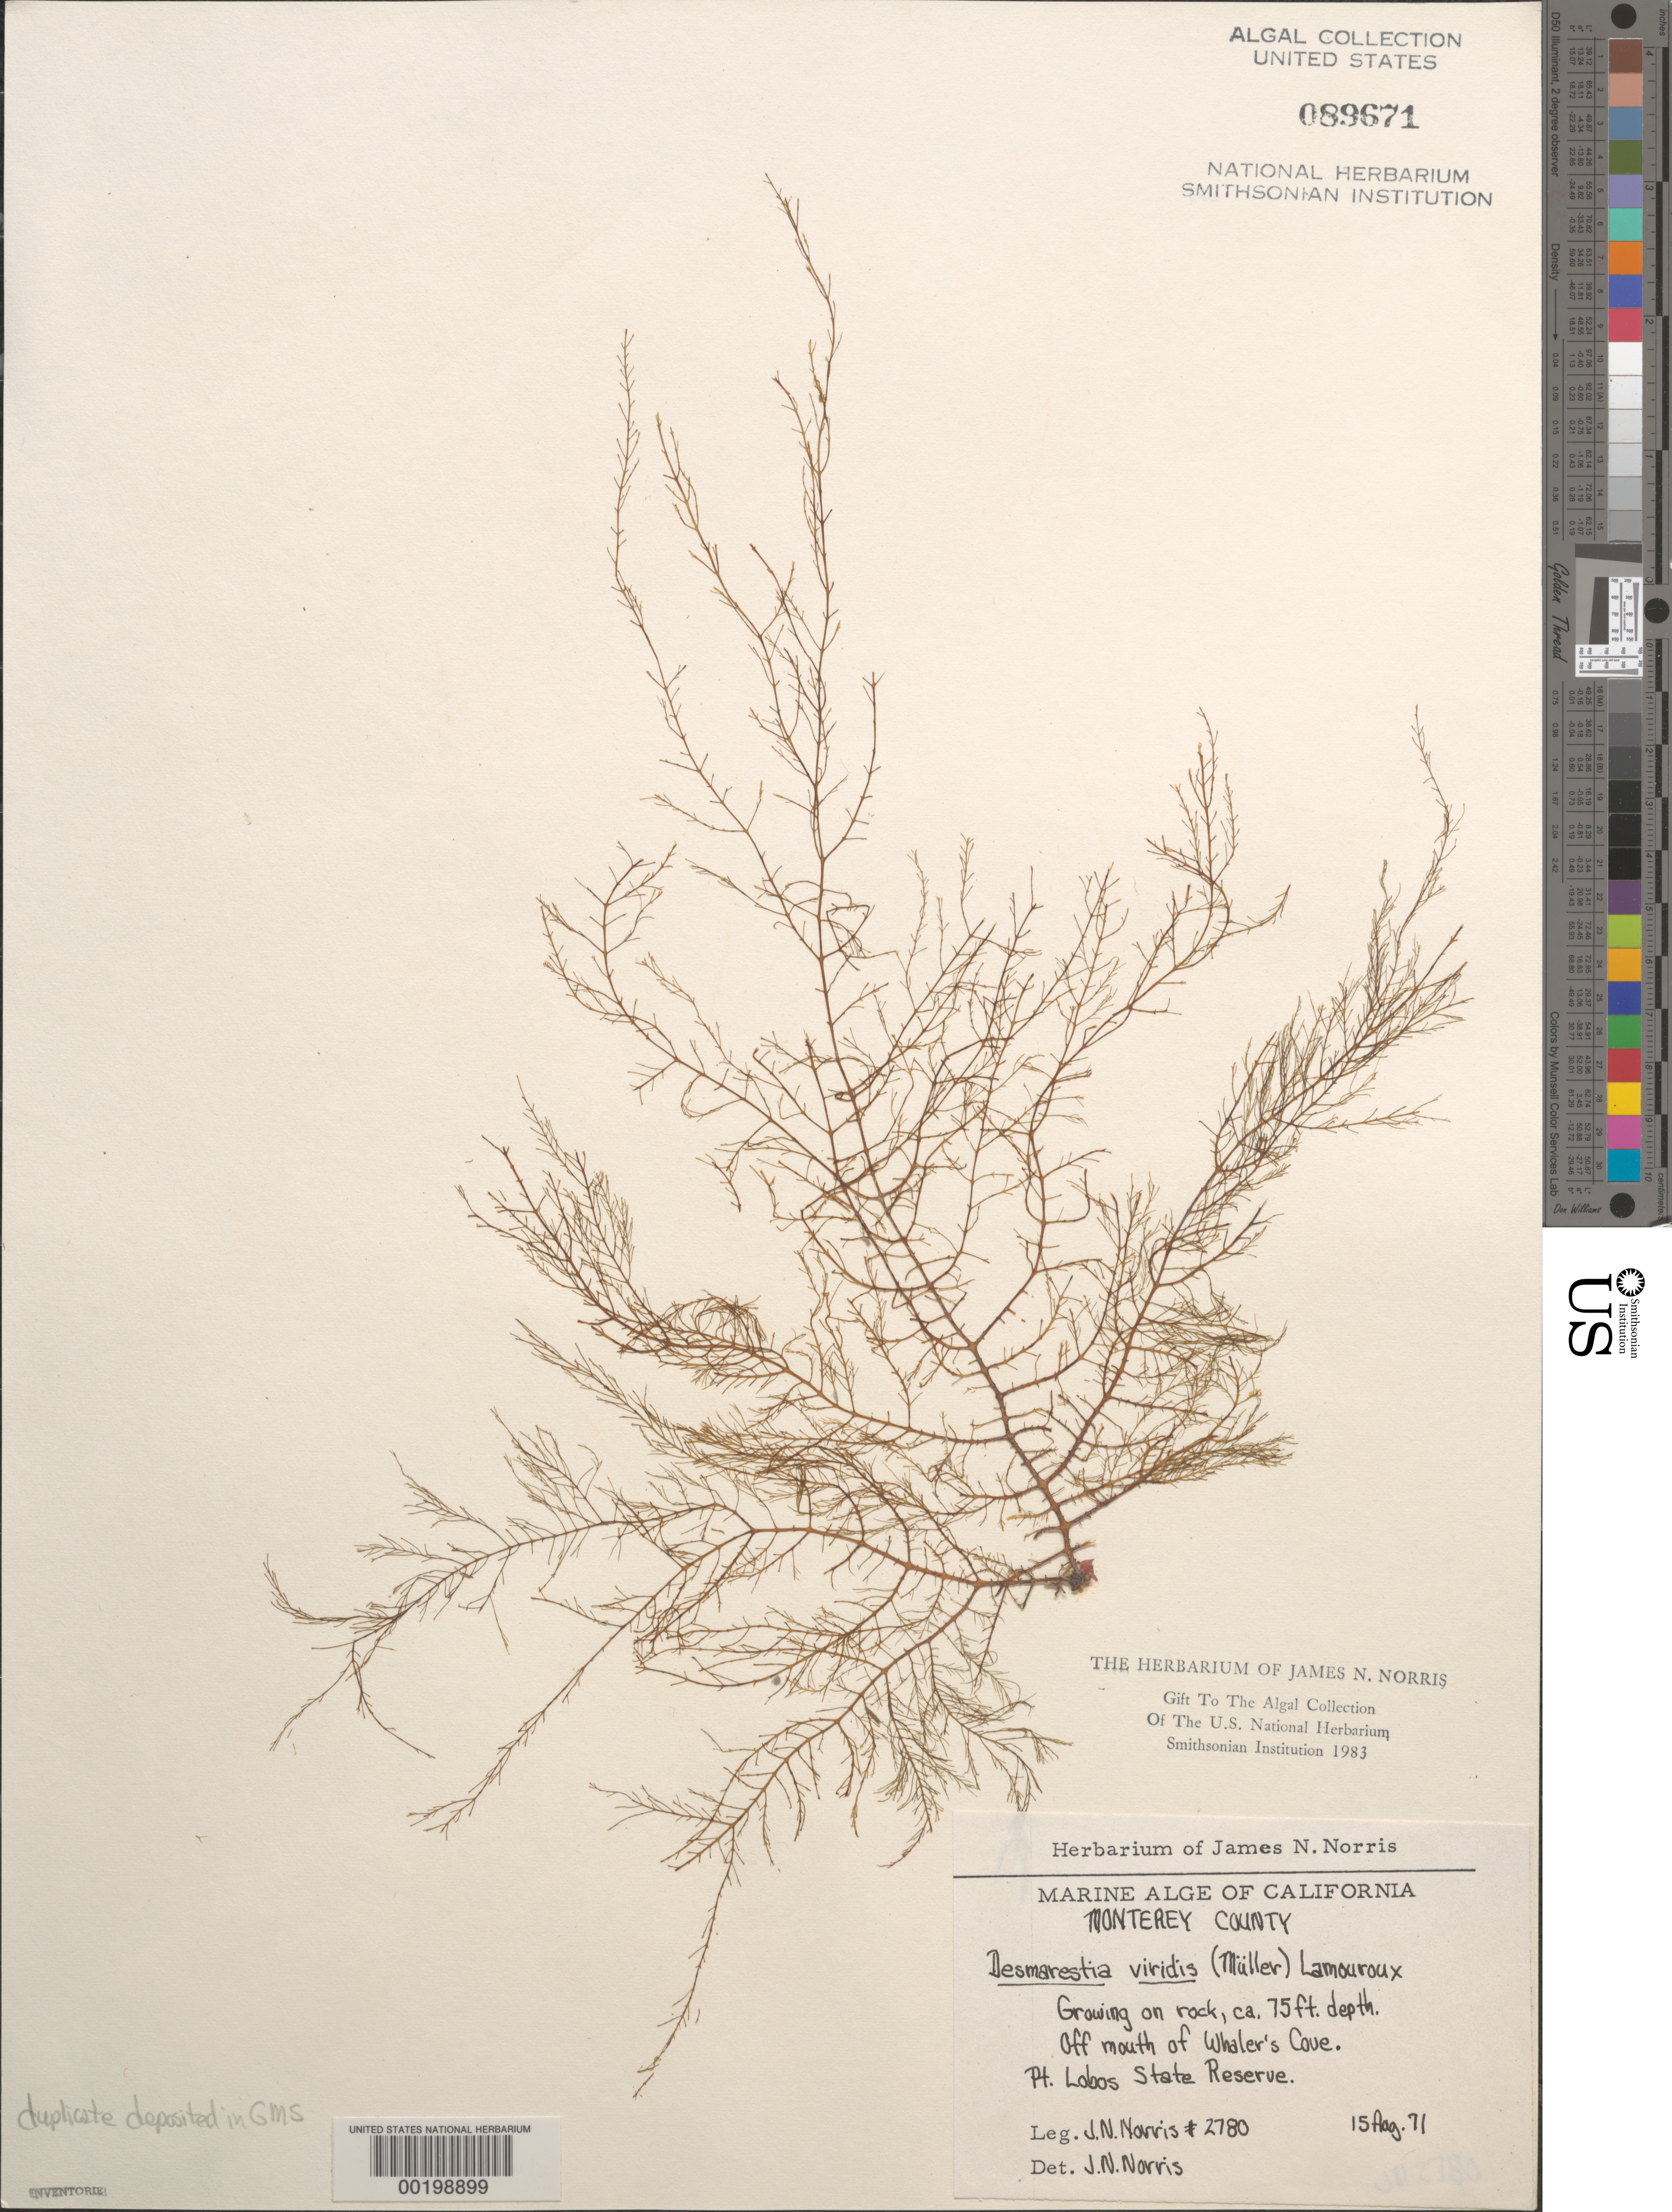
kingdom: Chromista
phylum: Ochrophyta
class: Phaeophyceae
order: Desmarestiales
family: Desmarestiaceae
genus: Desmarestia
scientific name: Desmarestia viridis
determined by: Norris, James N.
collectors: J. N. Norris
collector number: JN-2780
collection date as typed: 15 Aug 1971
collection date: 1971-08-15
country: United States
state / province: California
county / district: Monterey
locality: Point Lobos State Reserve, off Whaler's Cove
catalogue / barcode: US 89671